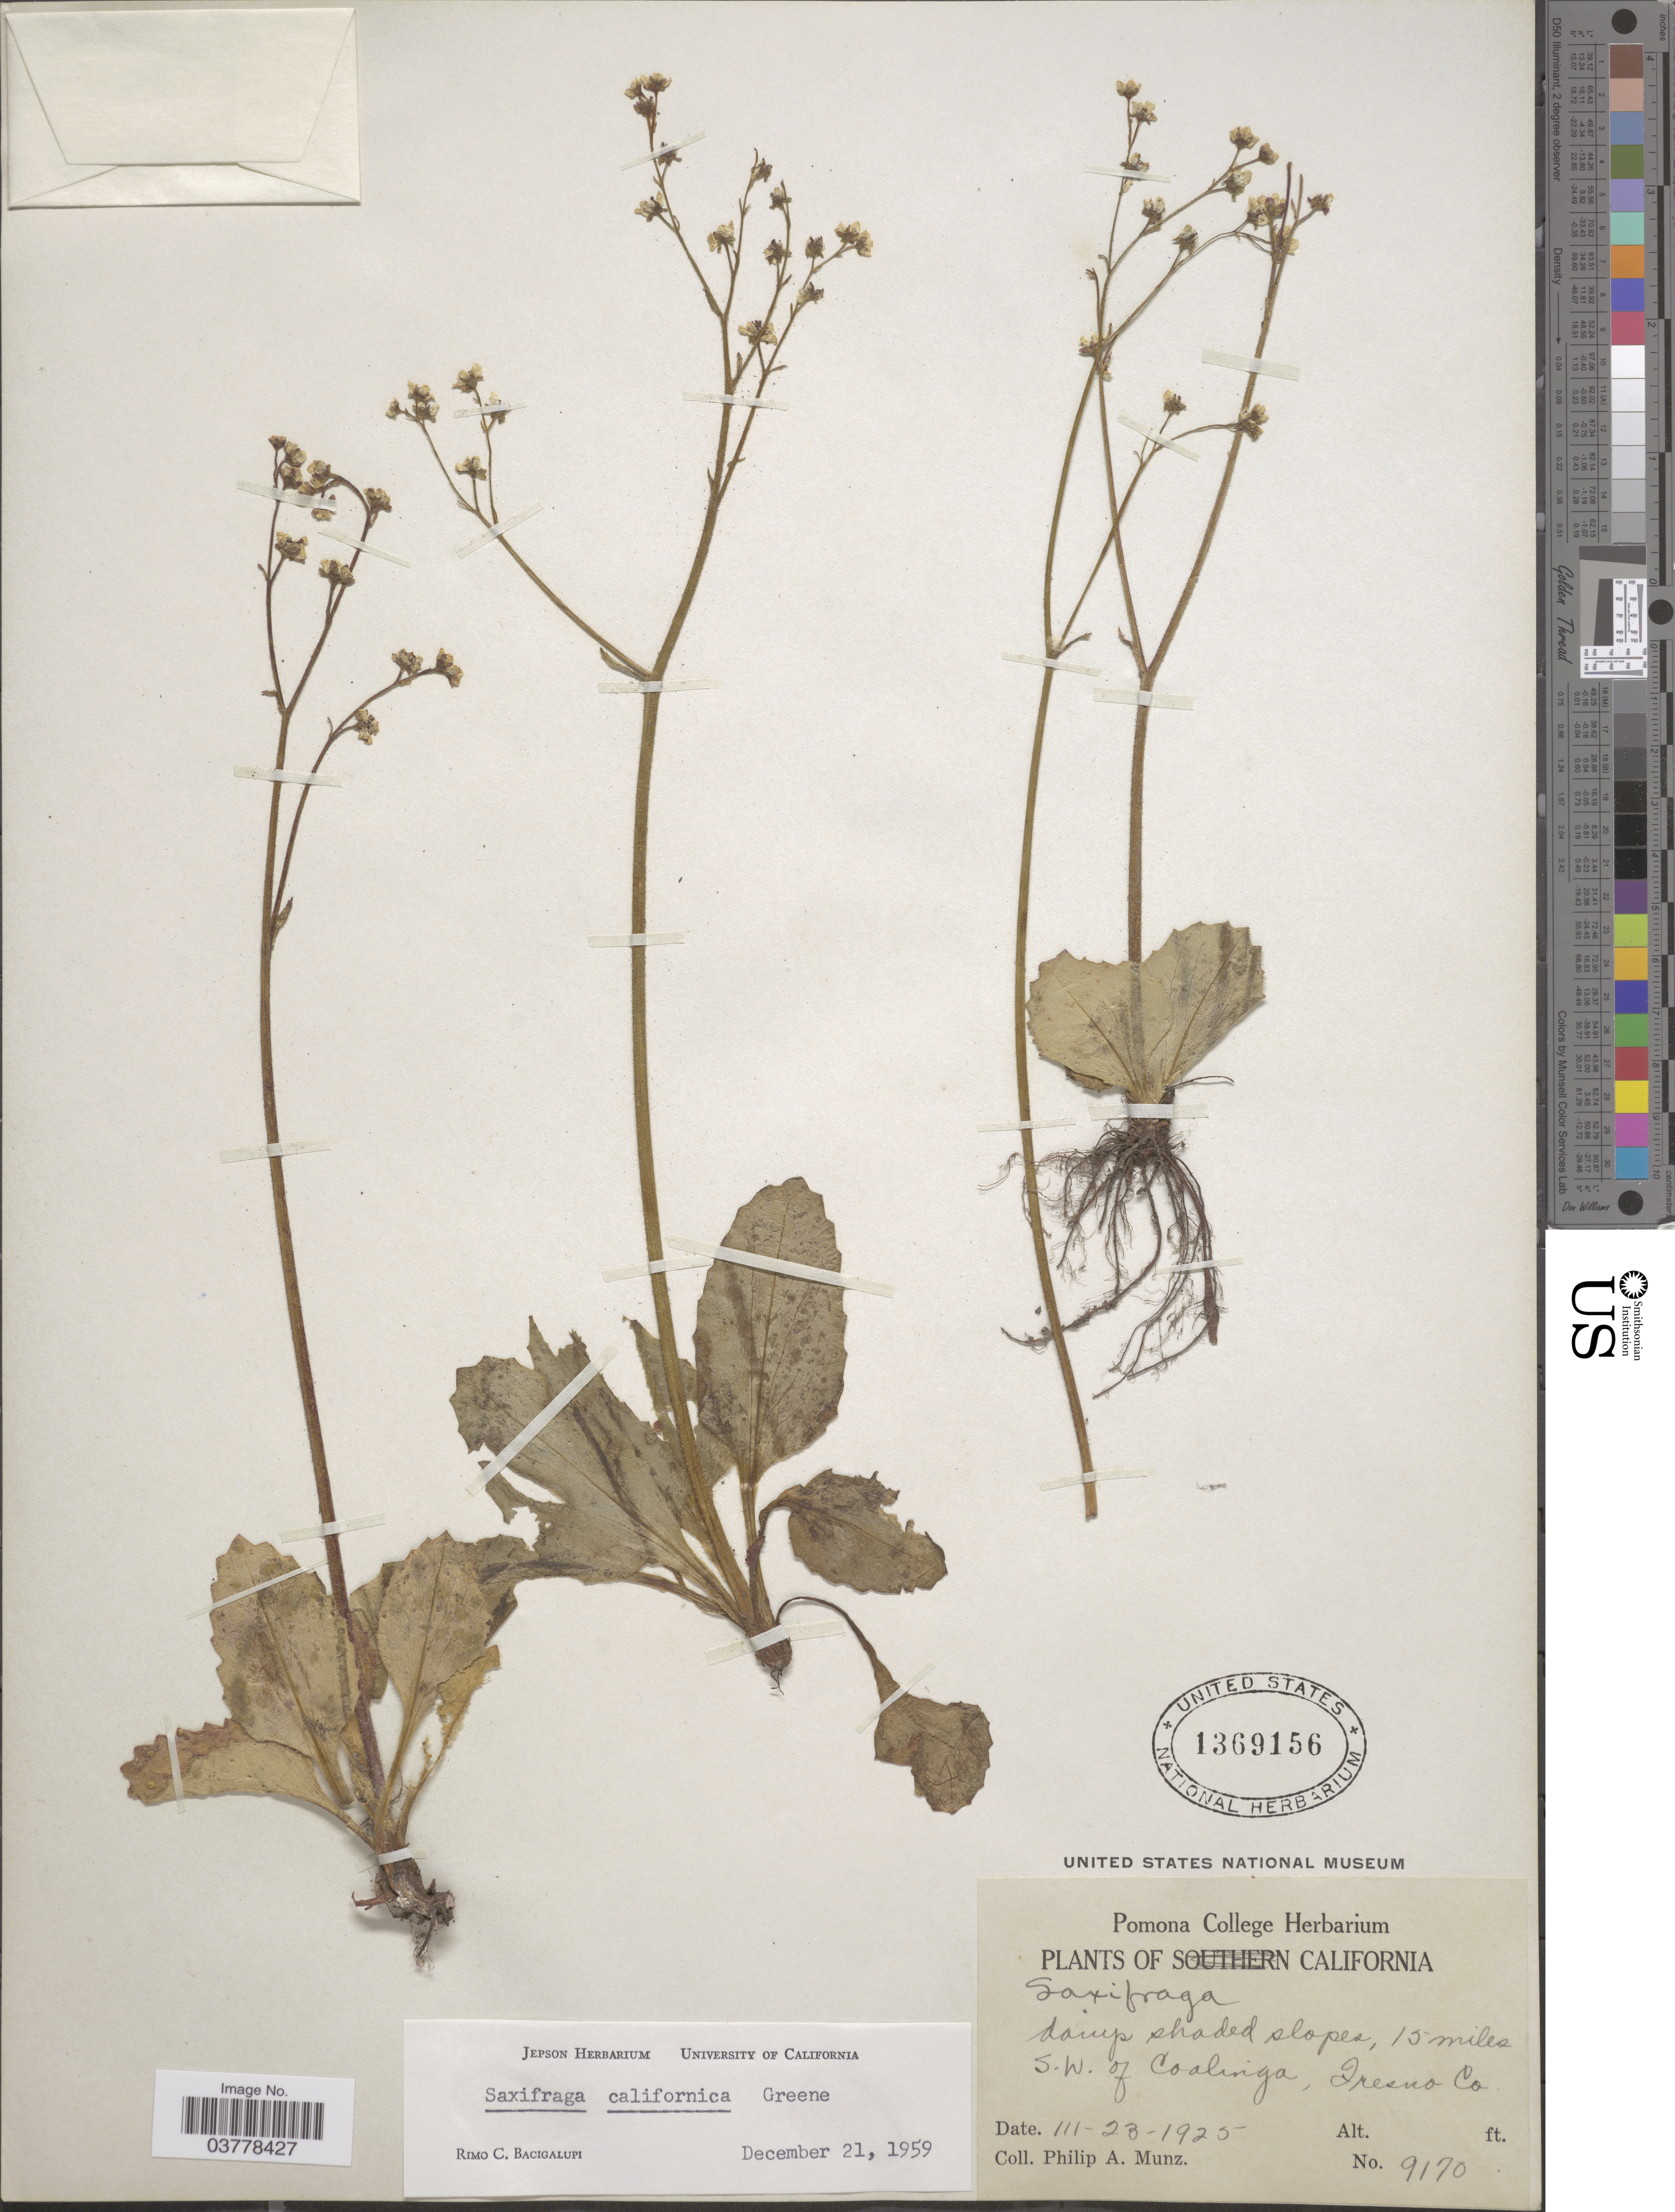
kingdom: Plantae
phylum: Tracheophyta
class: Magnoliopsida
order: Saxifragales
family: Saxifragaceae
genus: Micranthes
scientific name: Micranthes californica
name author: (Greene) Small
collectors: P. A. Munz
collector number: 9170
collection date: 1925-03-23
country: United States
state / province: California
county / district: Fresno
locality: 15 miles S. W. of Coalinga, Fresno Co.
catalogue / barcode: US 1369156